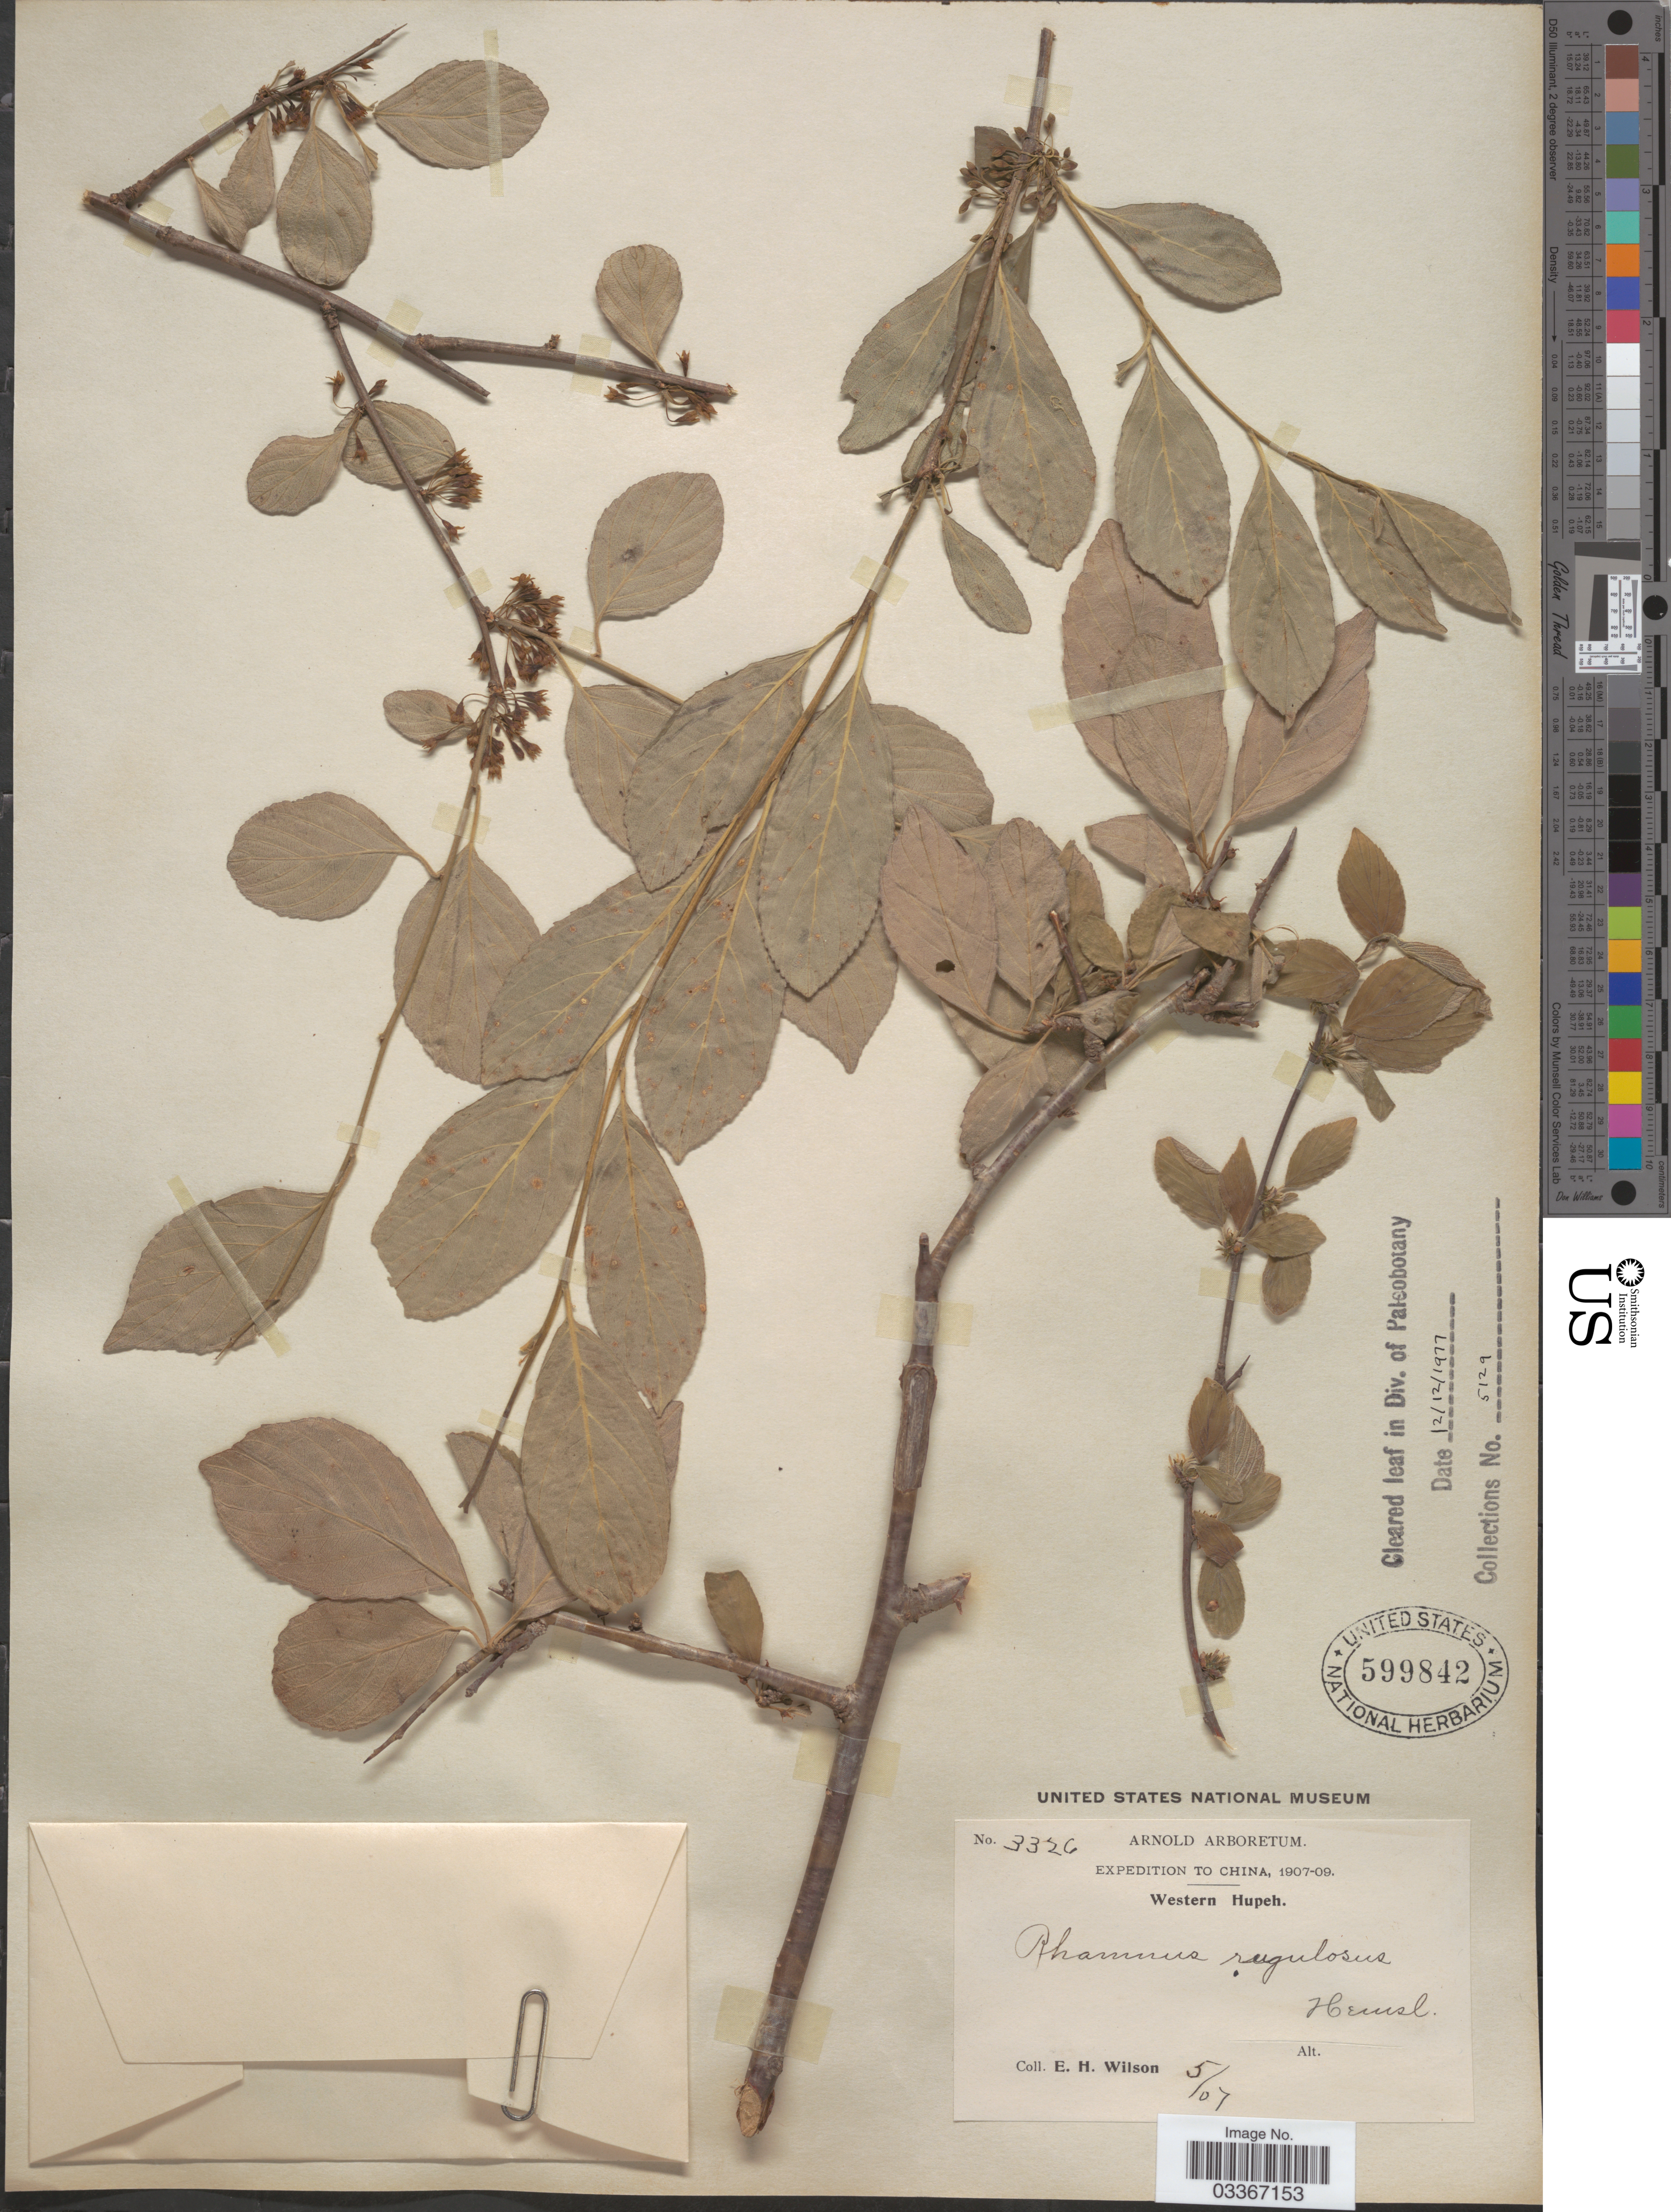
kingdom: Plantae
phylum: Tracheophyta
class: Magnoliopsida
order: Rosales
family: Rhamnaceae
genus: Rhamnus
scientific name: Rhamnus rugulosa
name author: Hemsl.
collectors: E. Wilson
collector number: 3326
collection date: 1907-05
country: China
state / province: Hubei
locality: Western Hupeh.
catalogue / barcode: US 599842